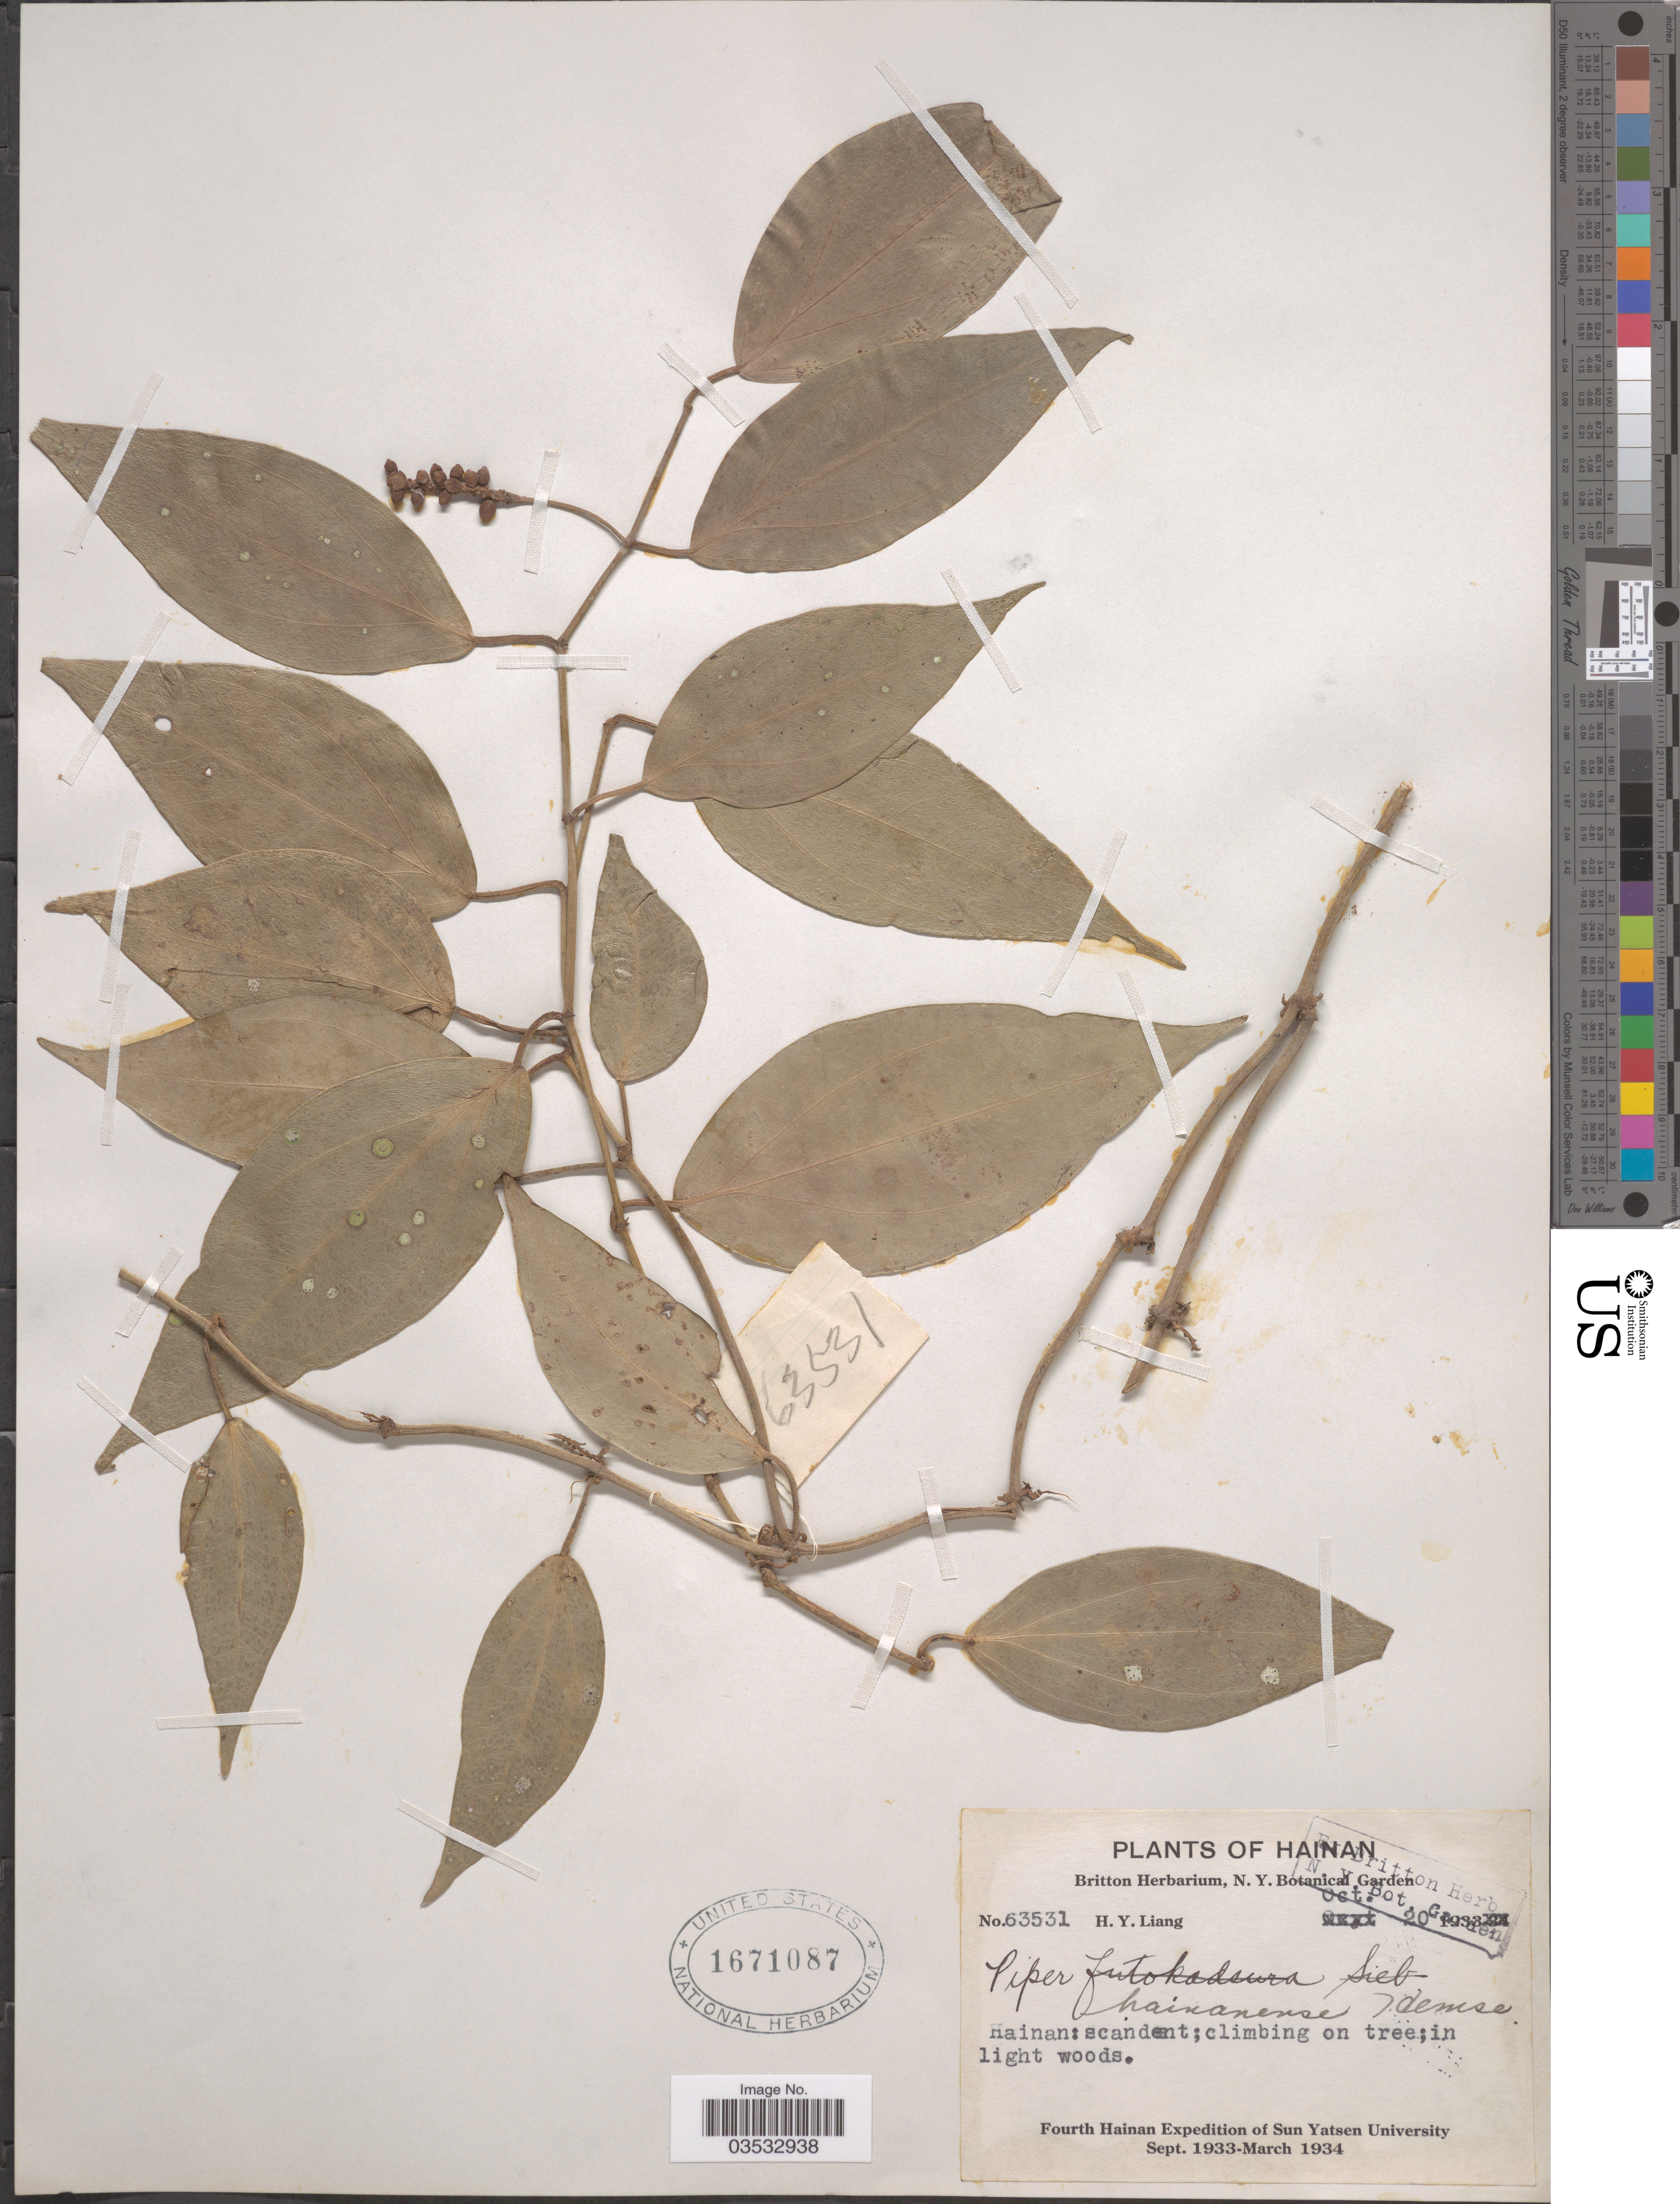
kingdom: Plantae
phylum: Tracheophyta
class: Magnoliopsida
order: Piperales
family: Piperaceae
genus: Piper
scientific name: Piper hainanense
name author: Hemsl.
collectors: H. Y. Liang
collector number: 63531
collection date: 1933-10-20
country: China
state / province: Hainan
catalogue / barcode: US 1671087